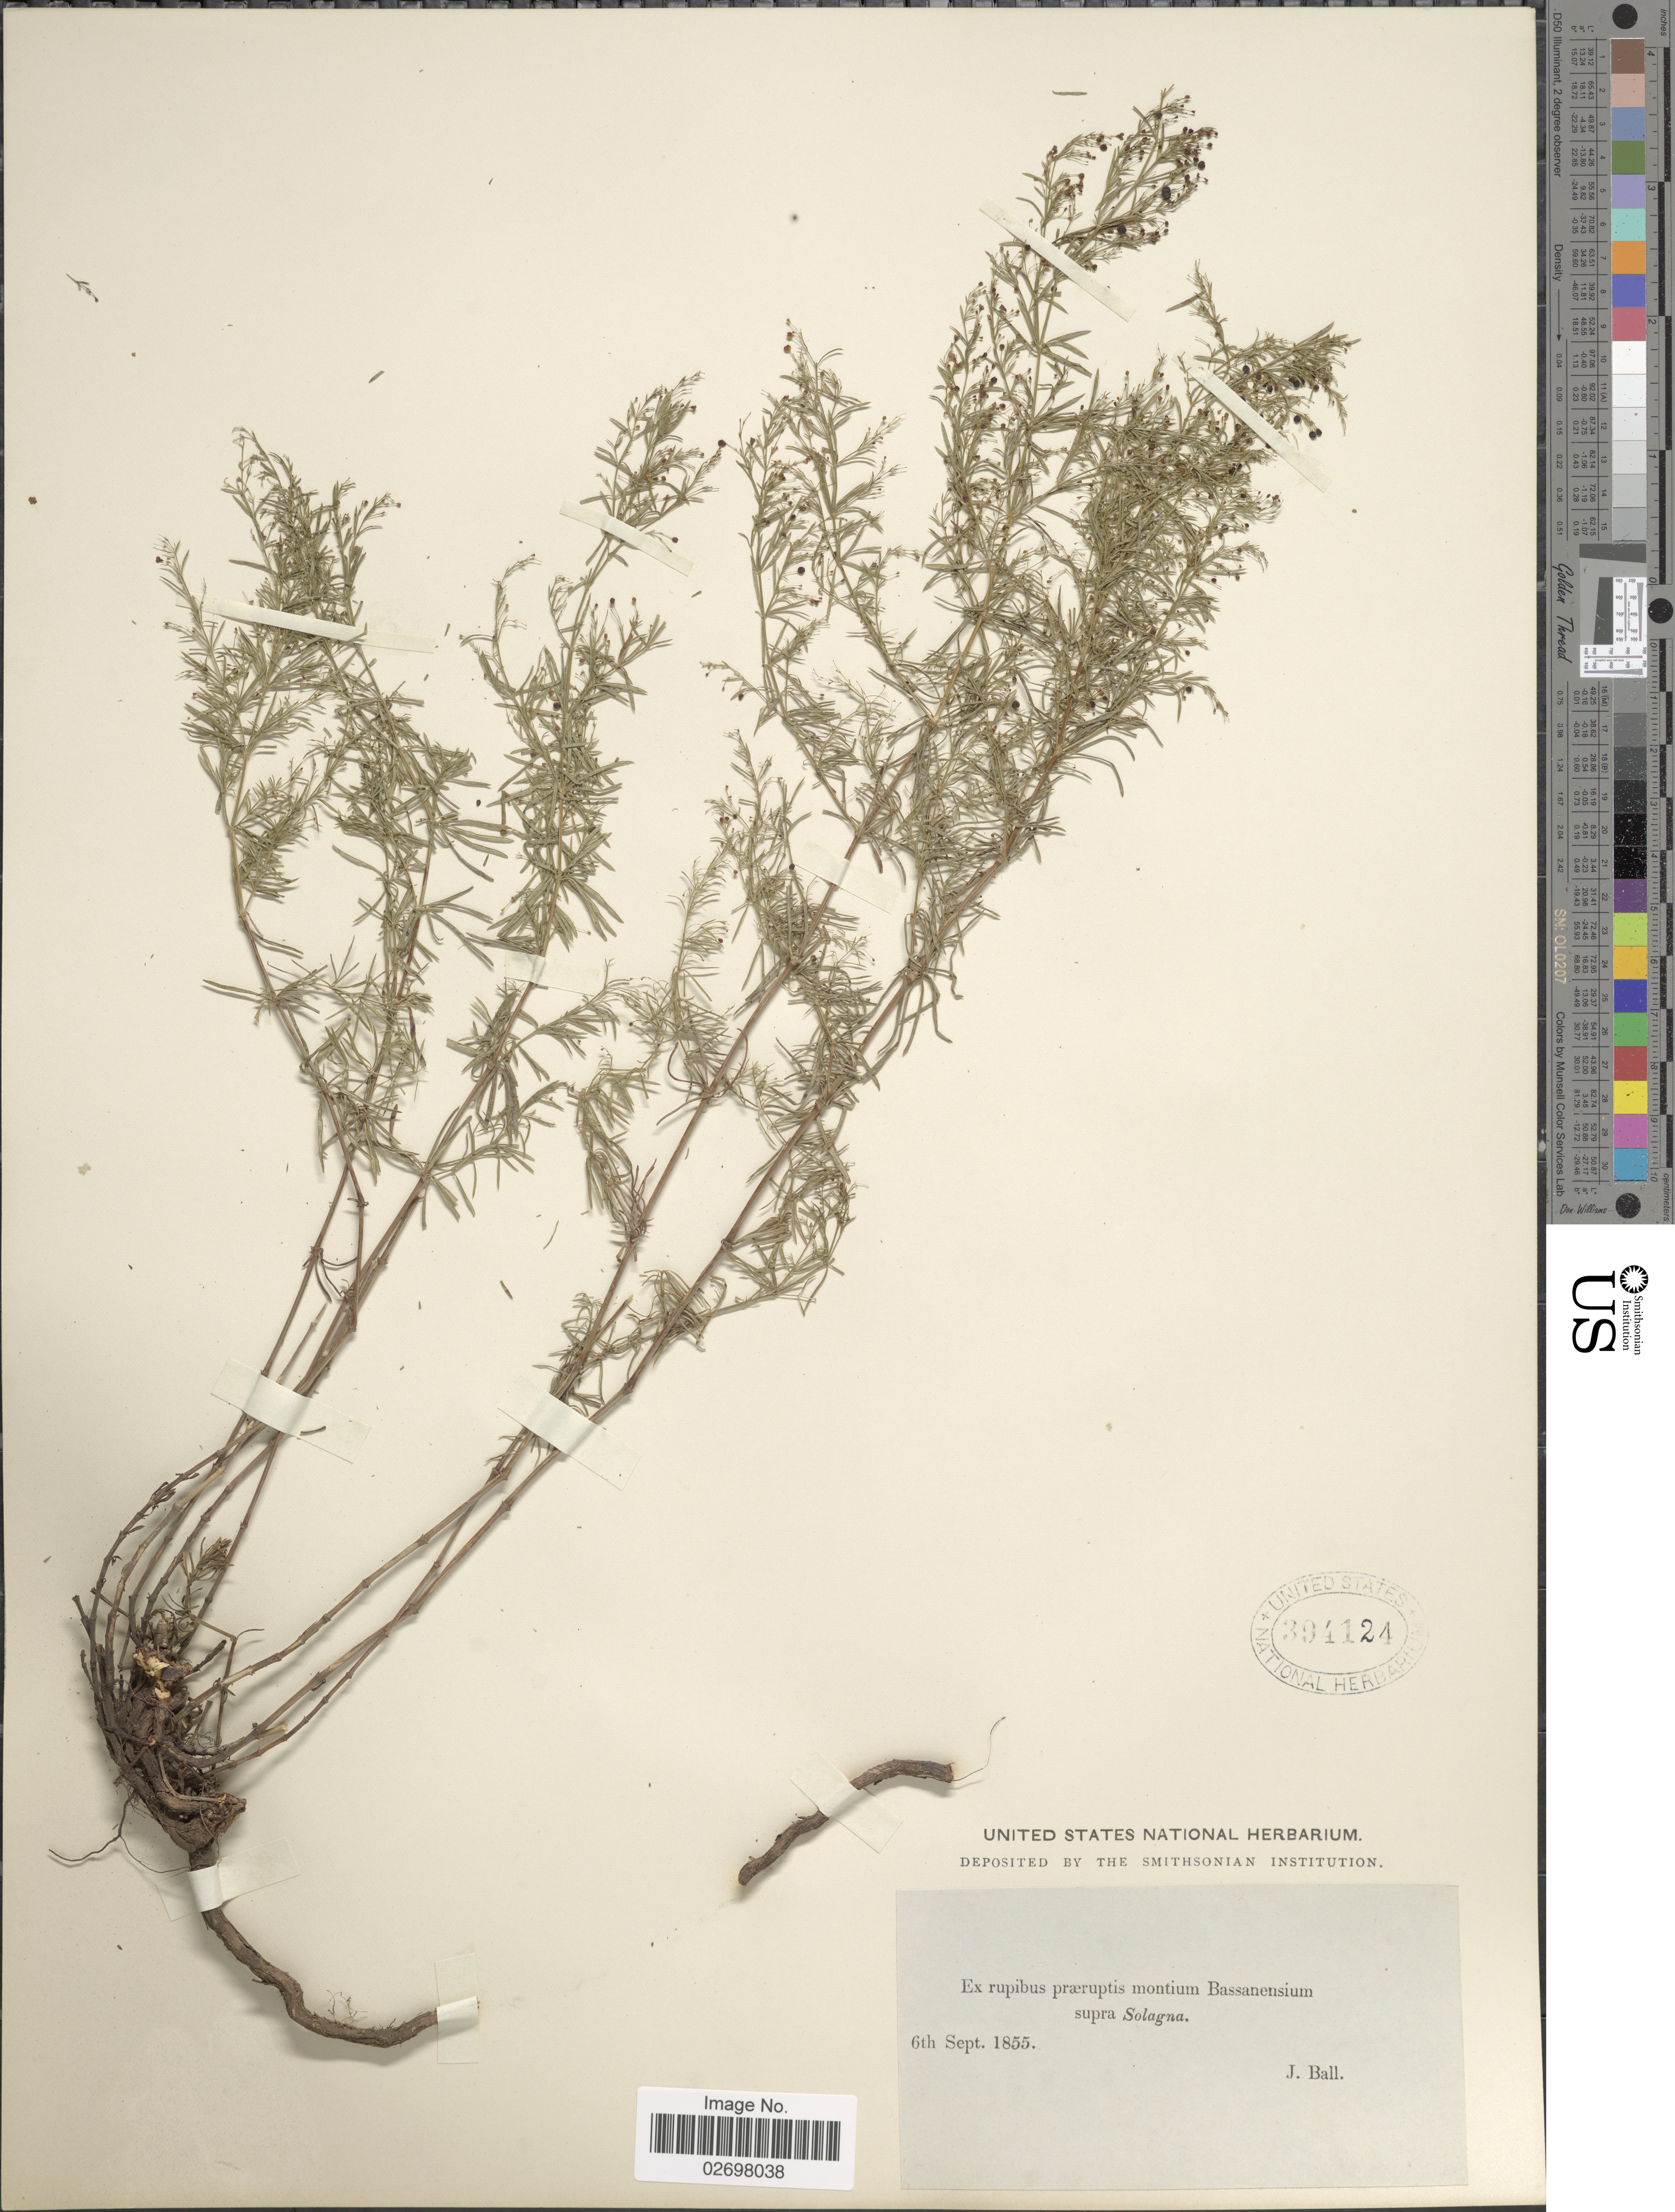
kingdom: Plantae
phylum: Tracheophyta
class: Magnoliopsida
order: Gentianales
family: Rubiaceae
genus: Galium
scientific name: Galium sp.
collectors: J. Ball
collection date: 1855-09-06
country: Italy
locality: Ex rupibus praeruptis montium Bassanensium supra Solagna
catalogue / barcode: US 394121